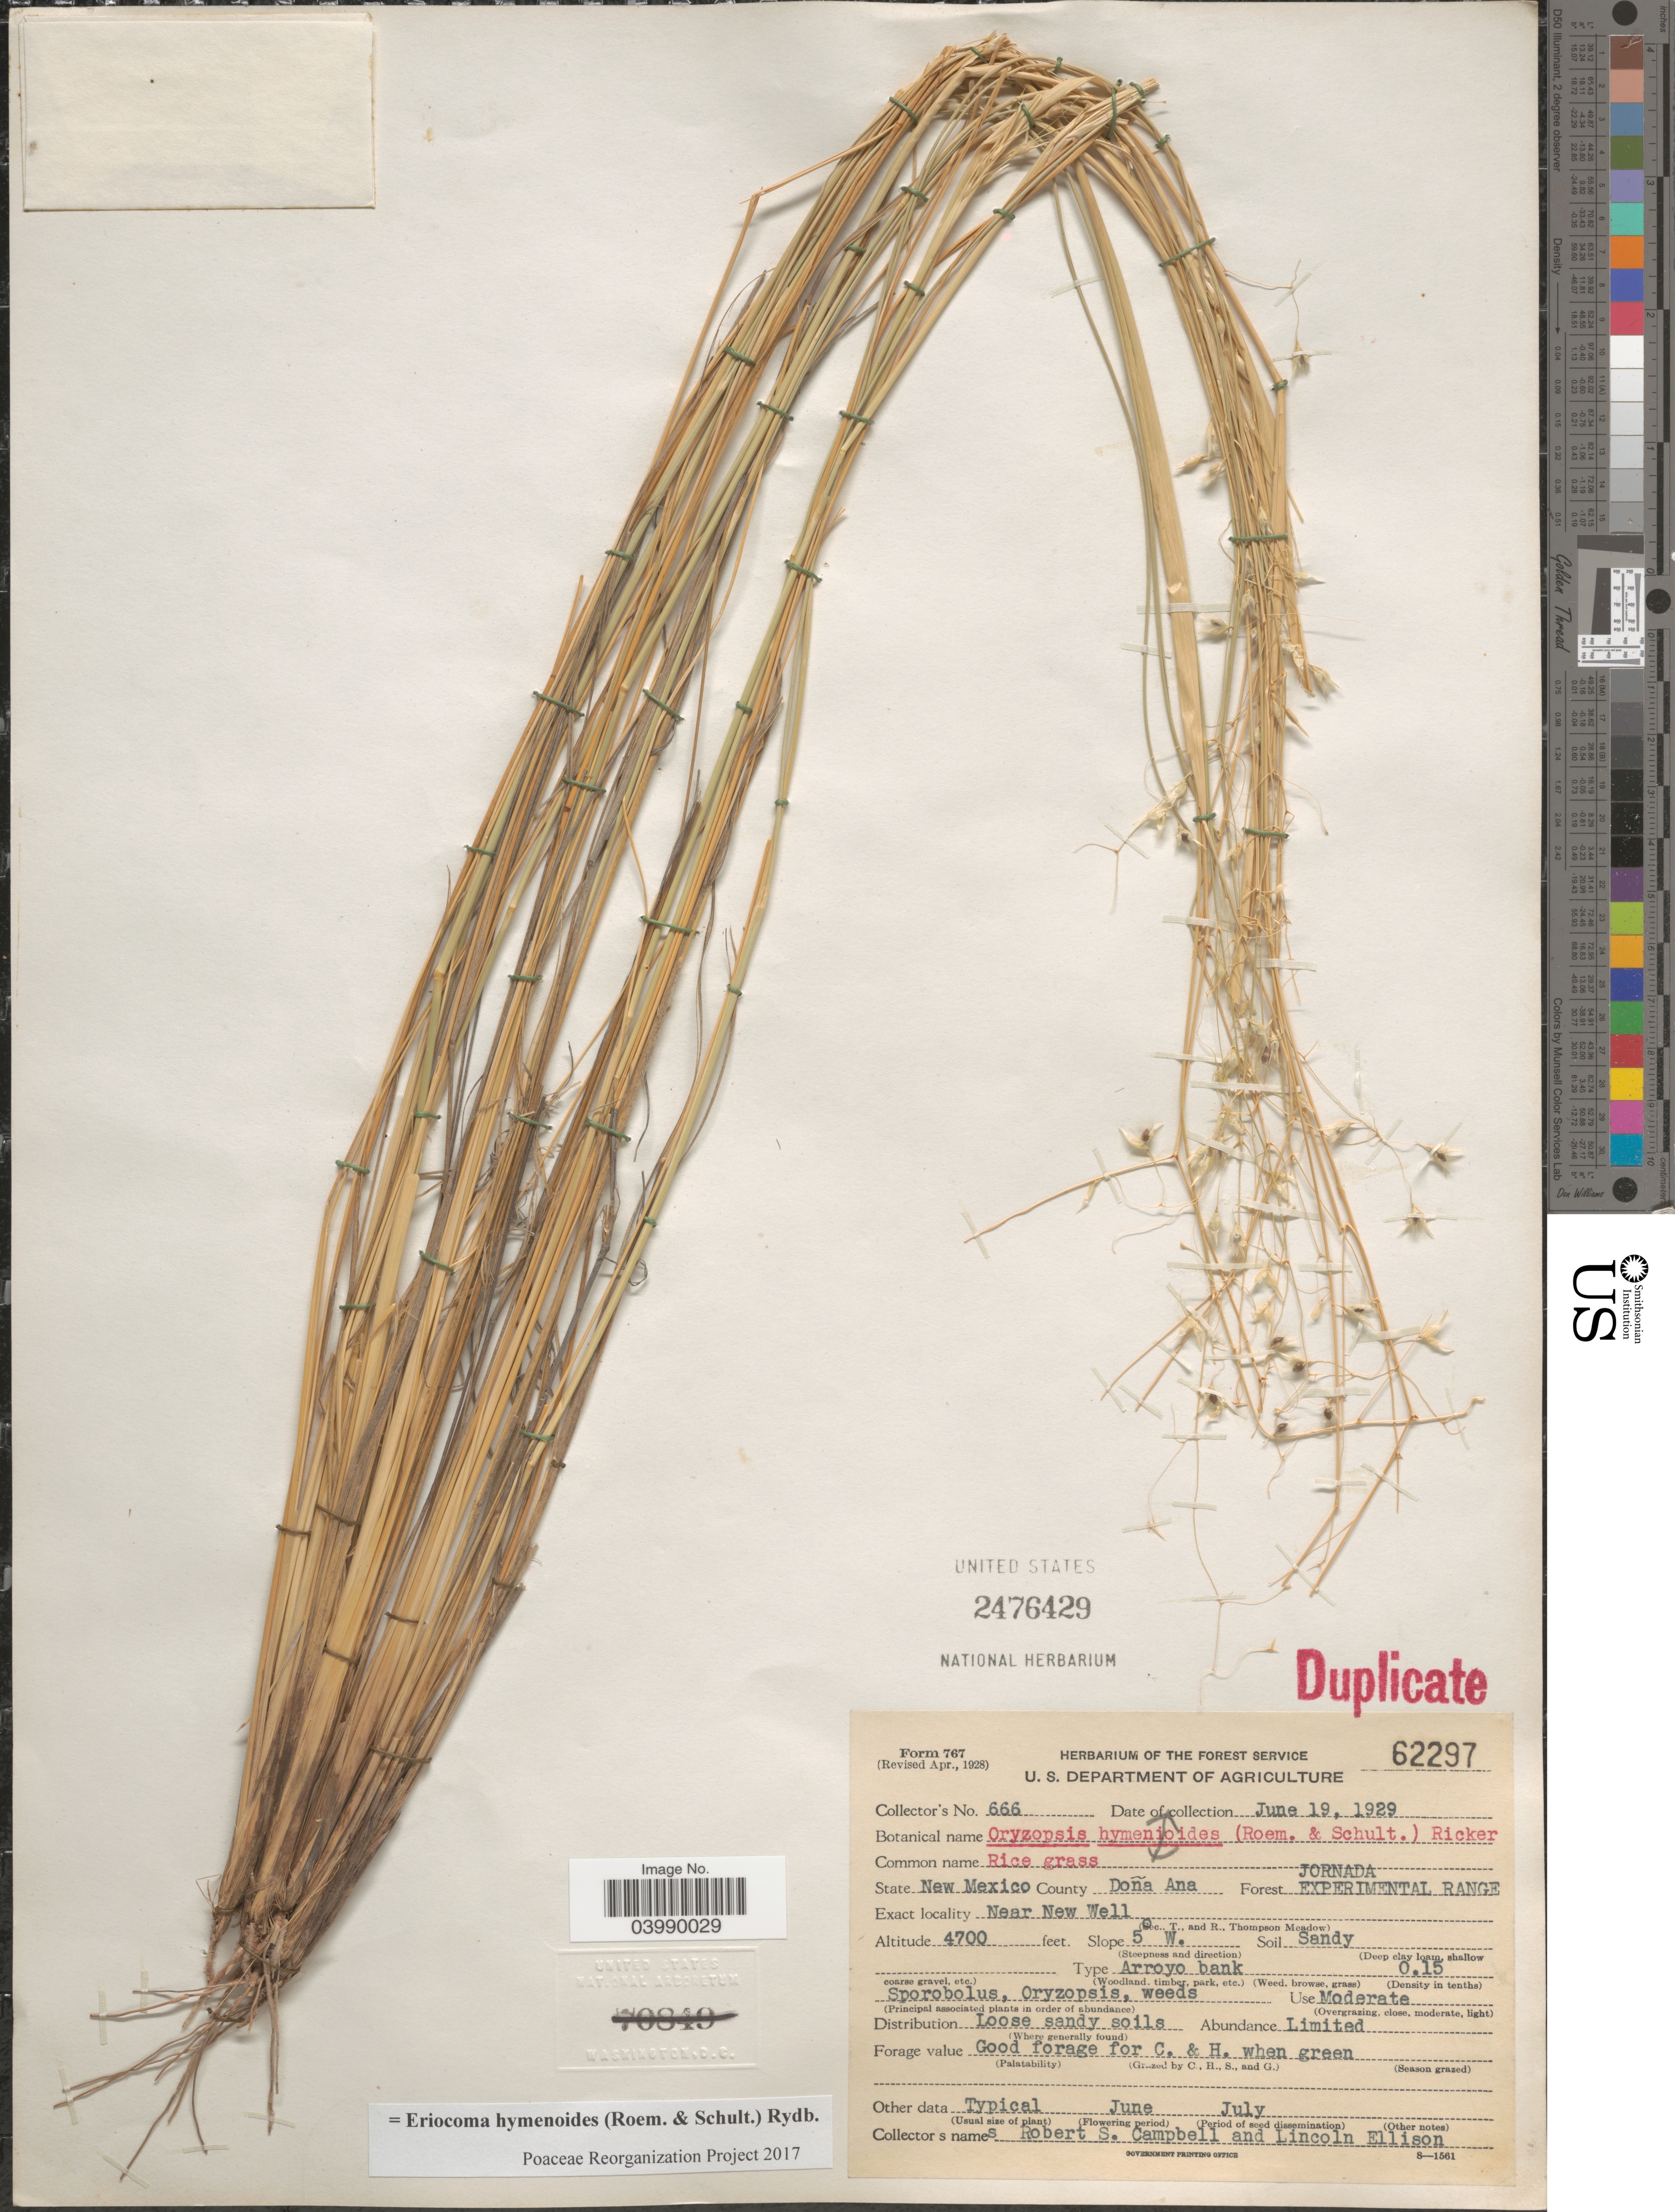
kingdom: Plantae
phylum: Tracheophyta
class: Liliopsida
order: Poales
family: Poaceae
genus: Eriocoma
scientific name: Eriocoma hymenoides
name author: (Roem. & Schult.) Rydb.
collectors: R. S. Campbell & L. Ellison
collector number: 666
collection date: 1929-06-19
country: United States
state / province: New Mexico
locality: County Doña Ana. Forest Jornada Experimental Range. Near New Well. Slope 5° W.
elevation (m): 1433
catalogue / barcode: US 2476429